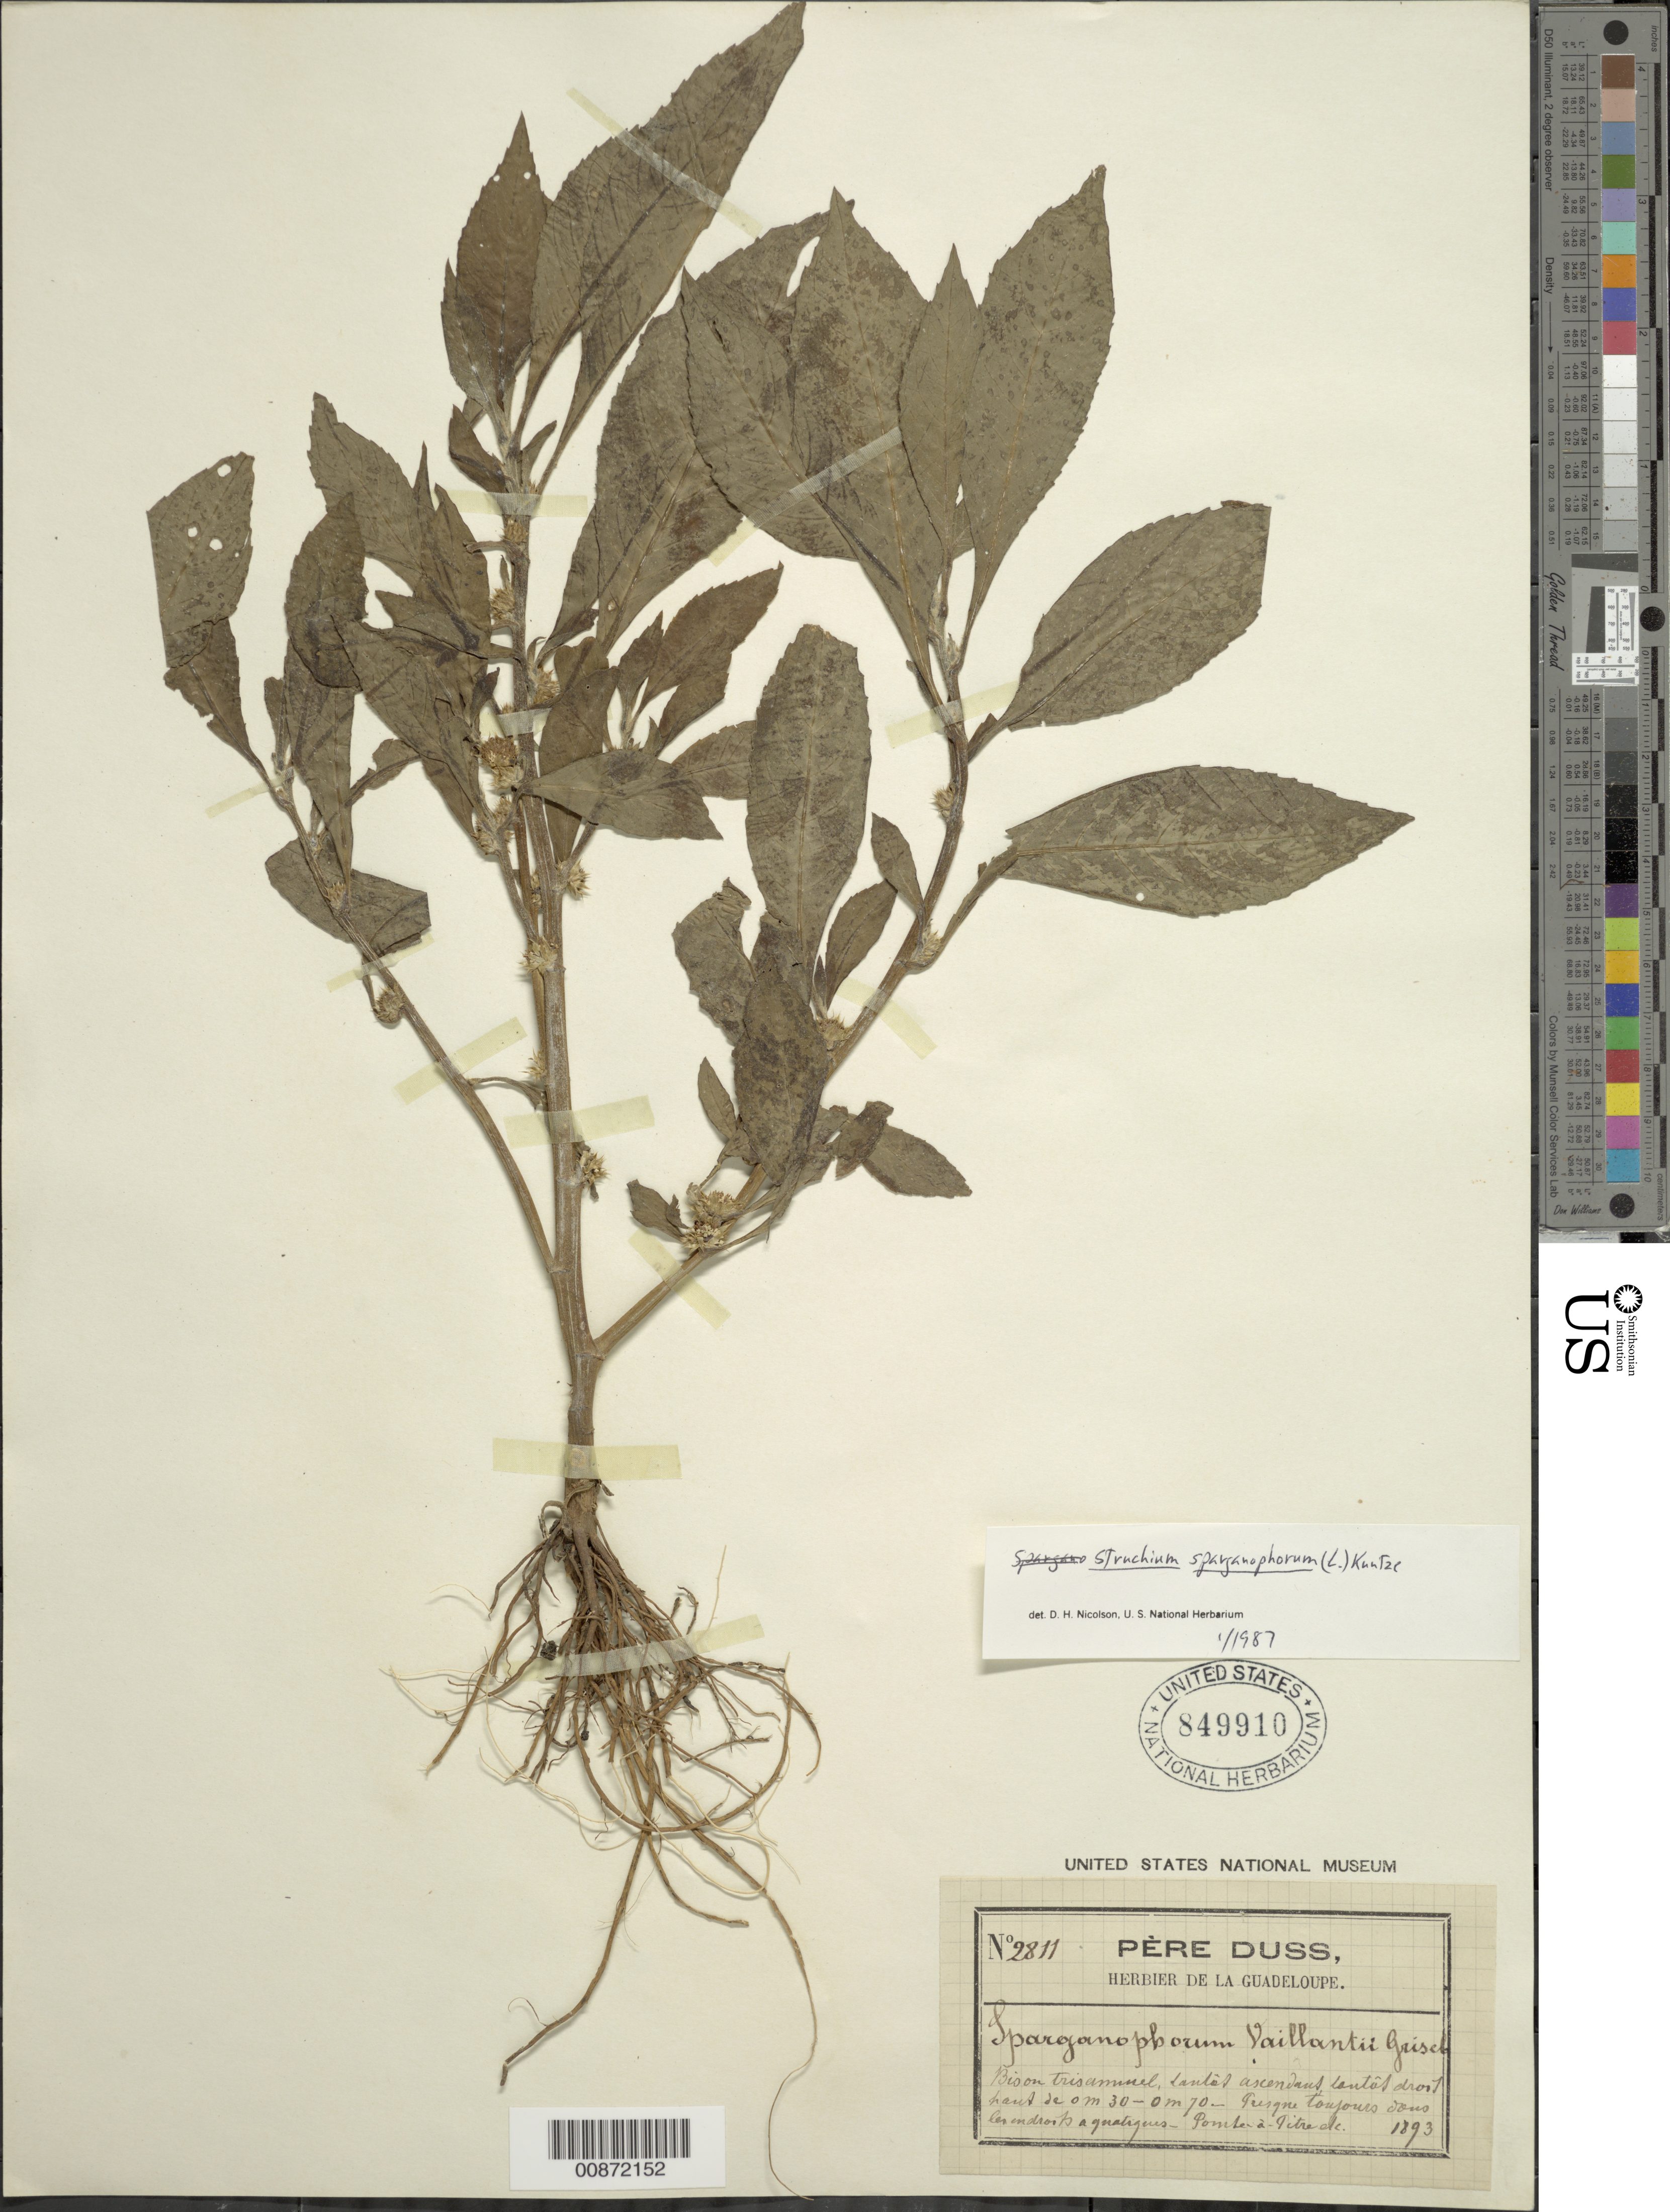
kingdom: Plantae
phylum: Tracheophyta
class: Magnoliopsida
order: Asterales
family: Asteraceae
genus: Struchium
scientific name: Struchium sparganophorum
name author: (L.) Kuntze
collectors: Père Duss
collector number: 2811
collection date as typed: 1893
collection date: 1893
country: Guadeloupe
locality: Pointe-à-Pitre, etc.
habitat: Toujours dans les enroits aquatiques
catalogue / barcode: US 849910